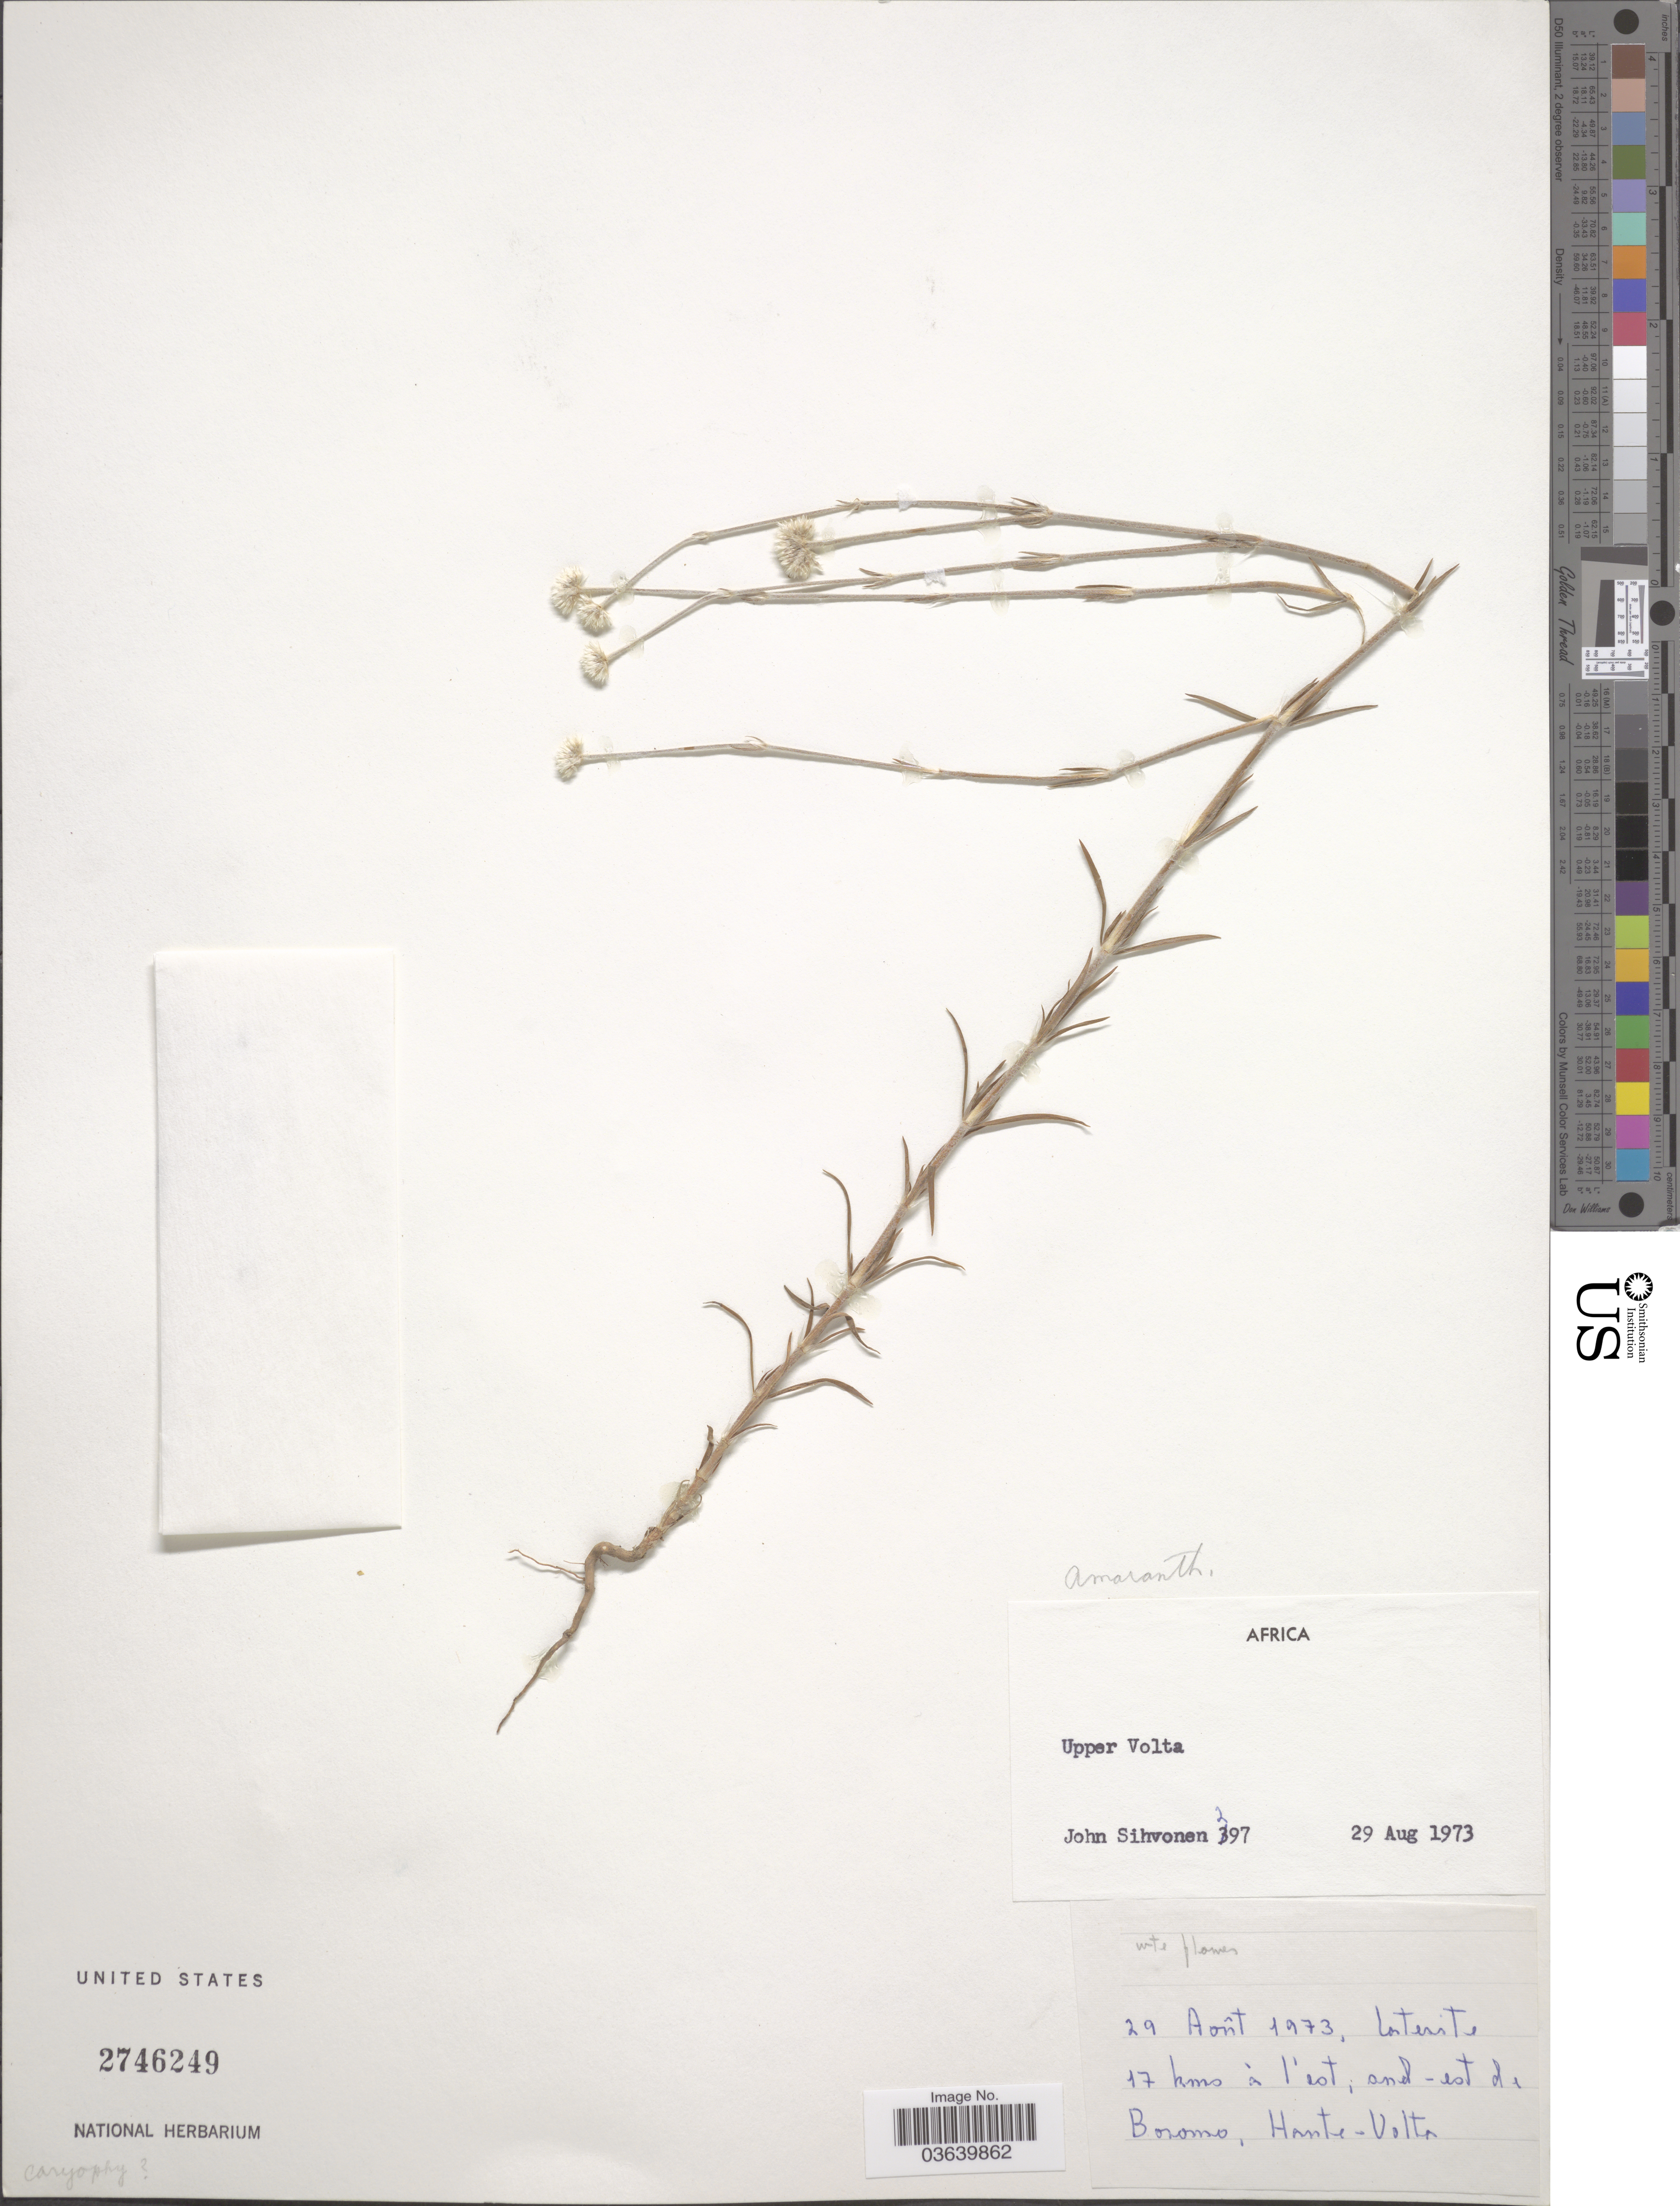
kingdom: Plantae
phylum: Tracheophyta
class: Magnoliopsida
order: Caryophyllales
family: Amaranthaceae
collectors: J. Sihvonen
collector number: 297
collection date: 1973-08-29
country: Burkina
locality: Africa. Upper Volta. 17 kms à l'est, sud - est de Boromo, Haute-Volta.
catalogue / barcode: US 2746249